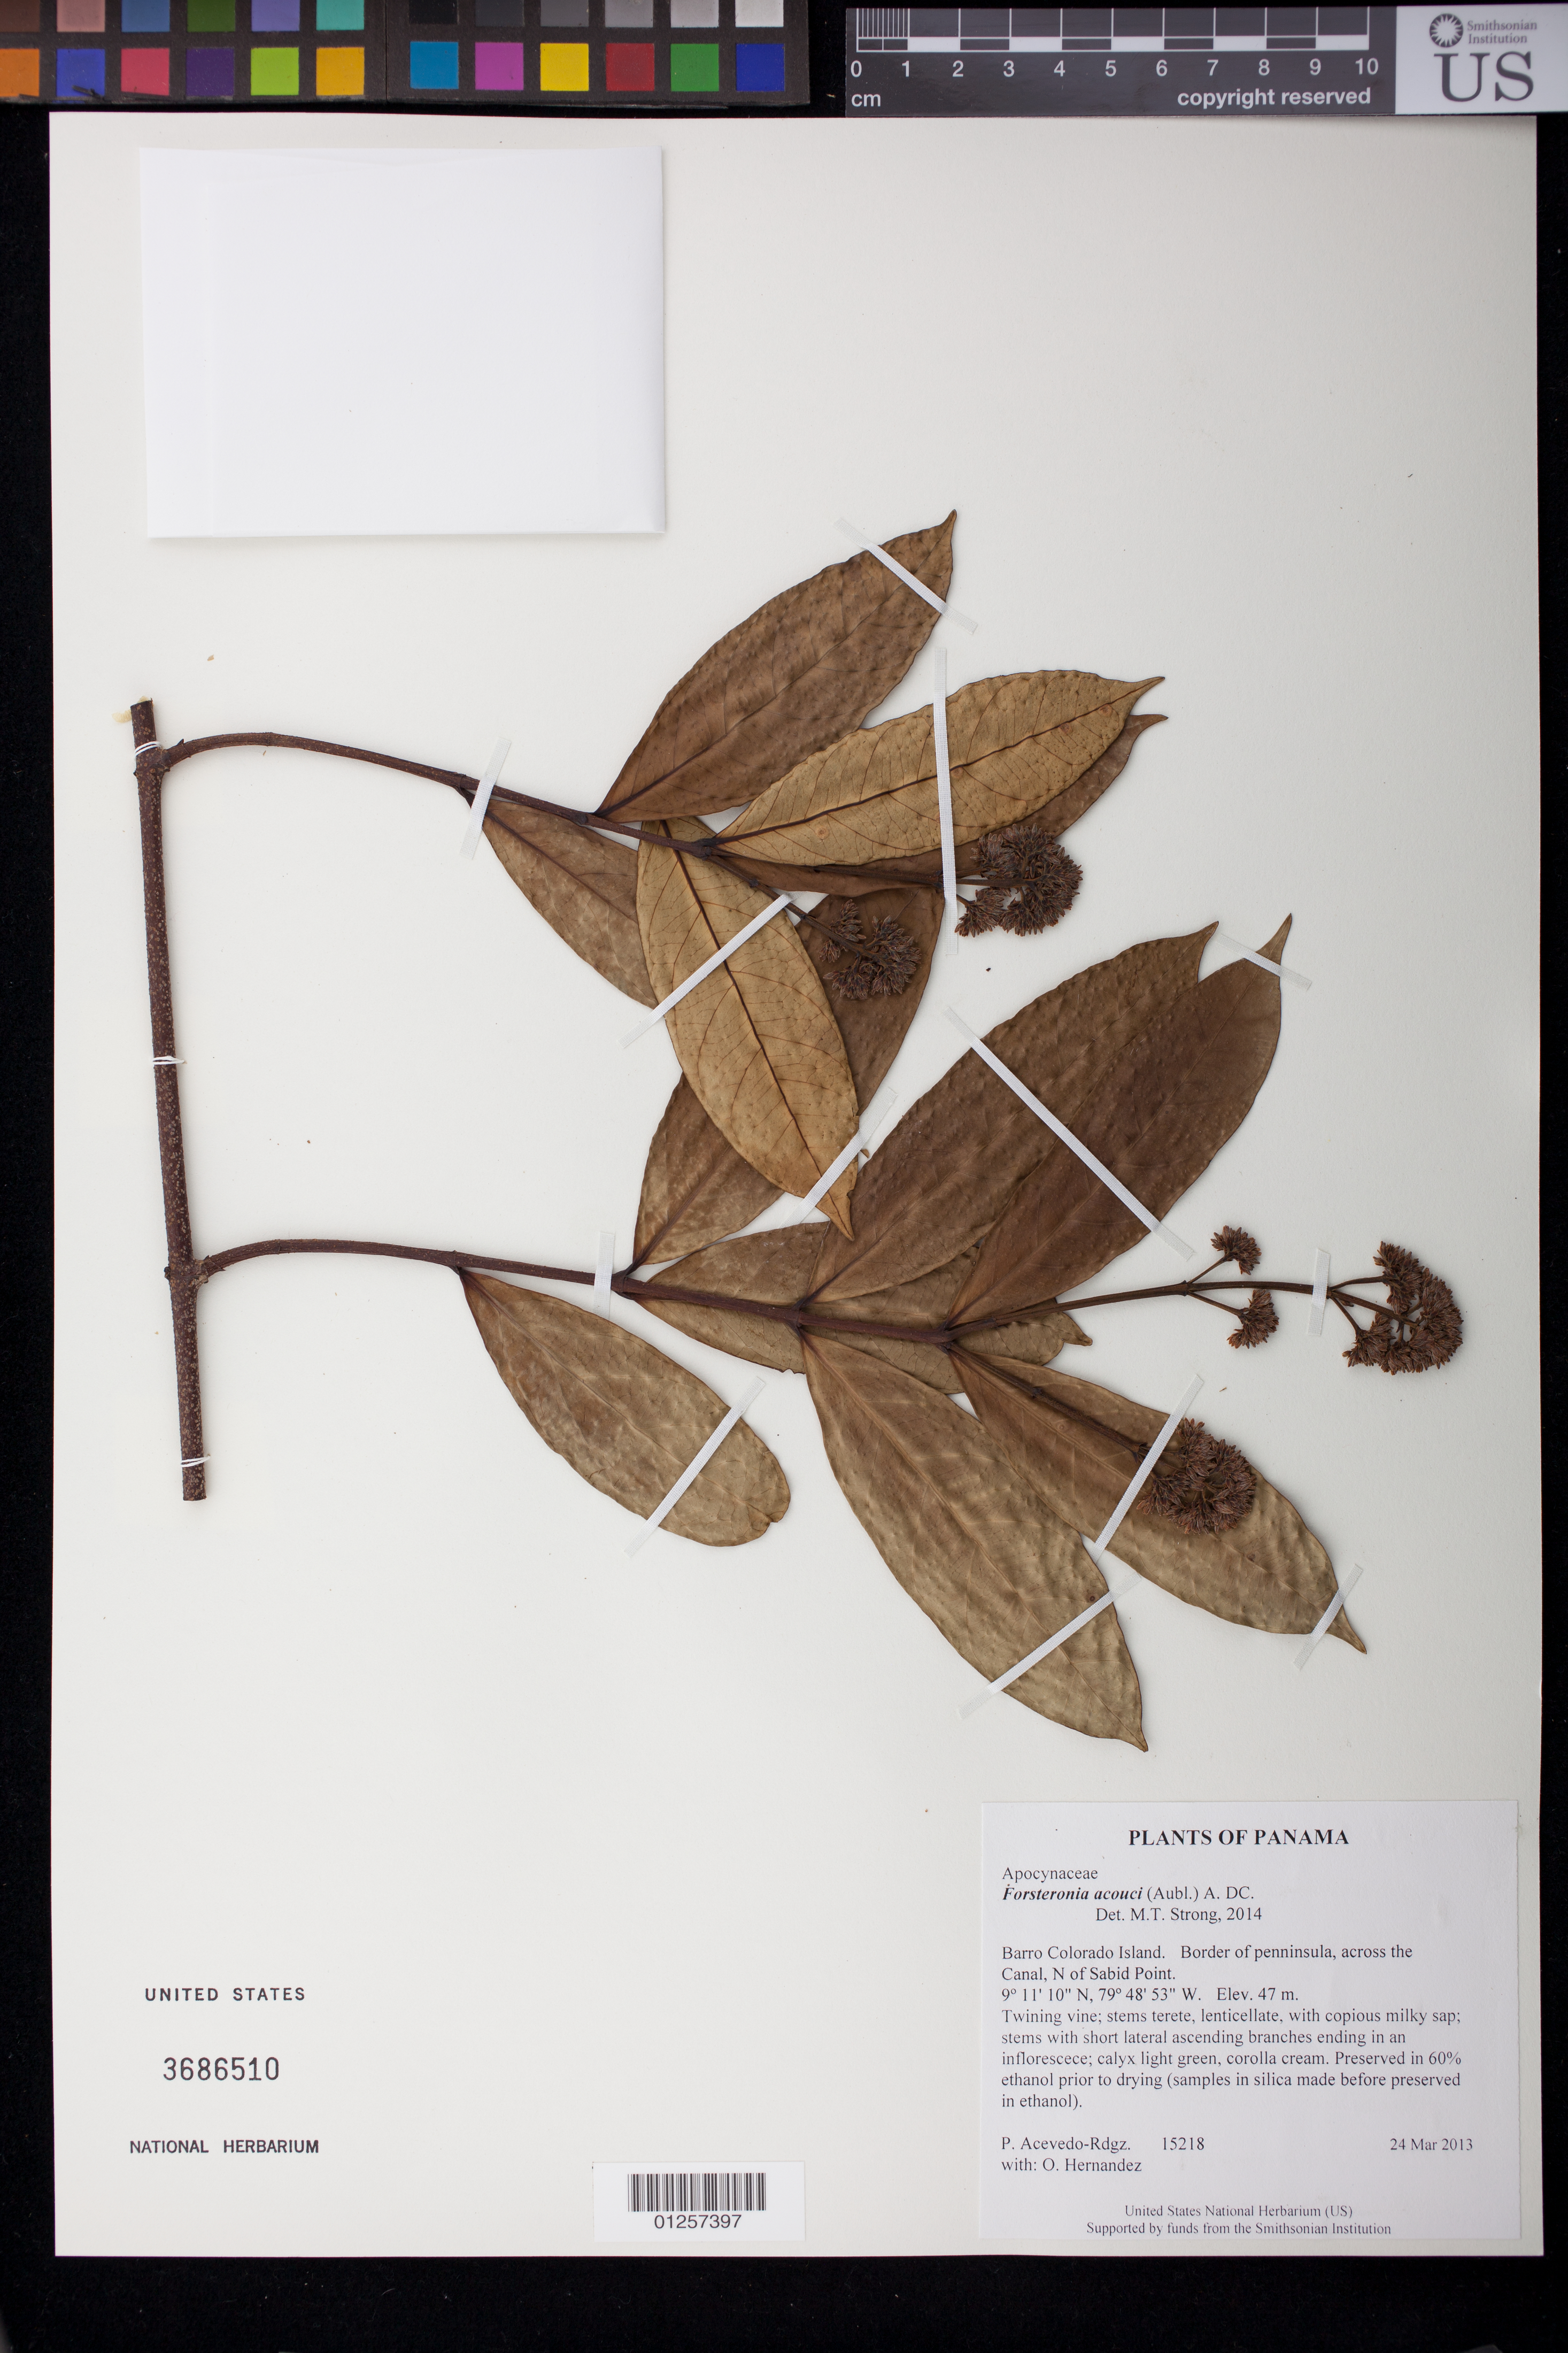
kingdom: Plantae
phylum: Tracheophyta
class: Magnoliopsida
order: Gentianales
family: Apocynaceae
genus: Forsteronia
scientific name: Forsteronia acouci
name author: (Aubl.) A. DC.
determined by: Strong, M. T., (US), Smithsonian Institution - National Museum of Natural History (UNITED STATES)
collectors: P. Acevedo-Rodr. & O. Hernandez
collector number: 15218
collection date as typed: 24 Mar 2013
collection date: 2013-03-24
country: Panama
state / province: Panamá Oeste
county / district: Canal Zone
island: Barro Colorado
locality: Border of penninsula, across the Canal, N of Sabid Point.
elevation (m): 47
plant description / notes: US, PMA, SCZ, NY, MO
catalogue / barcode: US 3686510